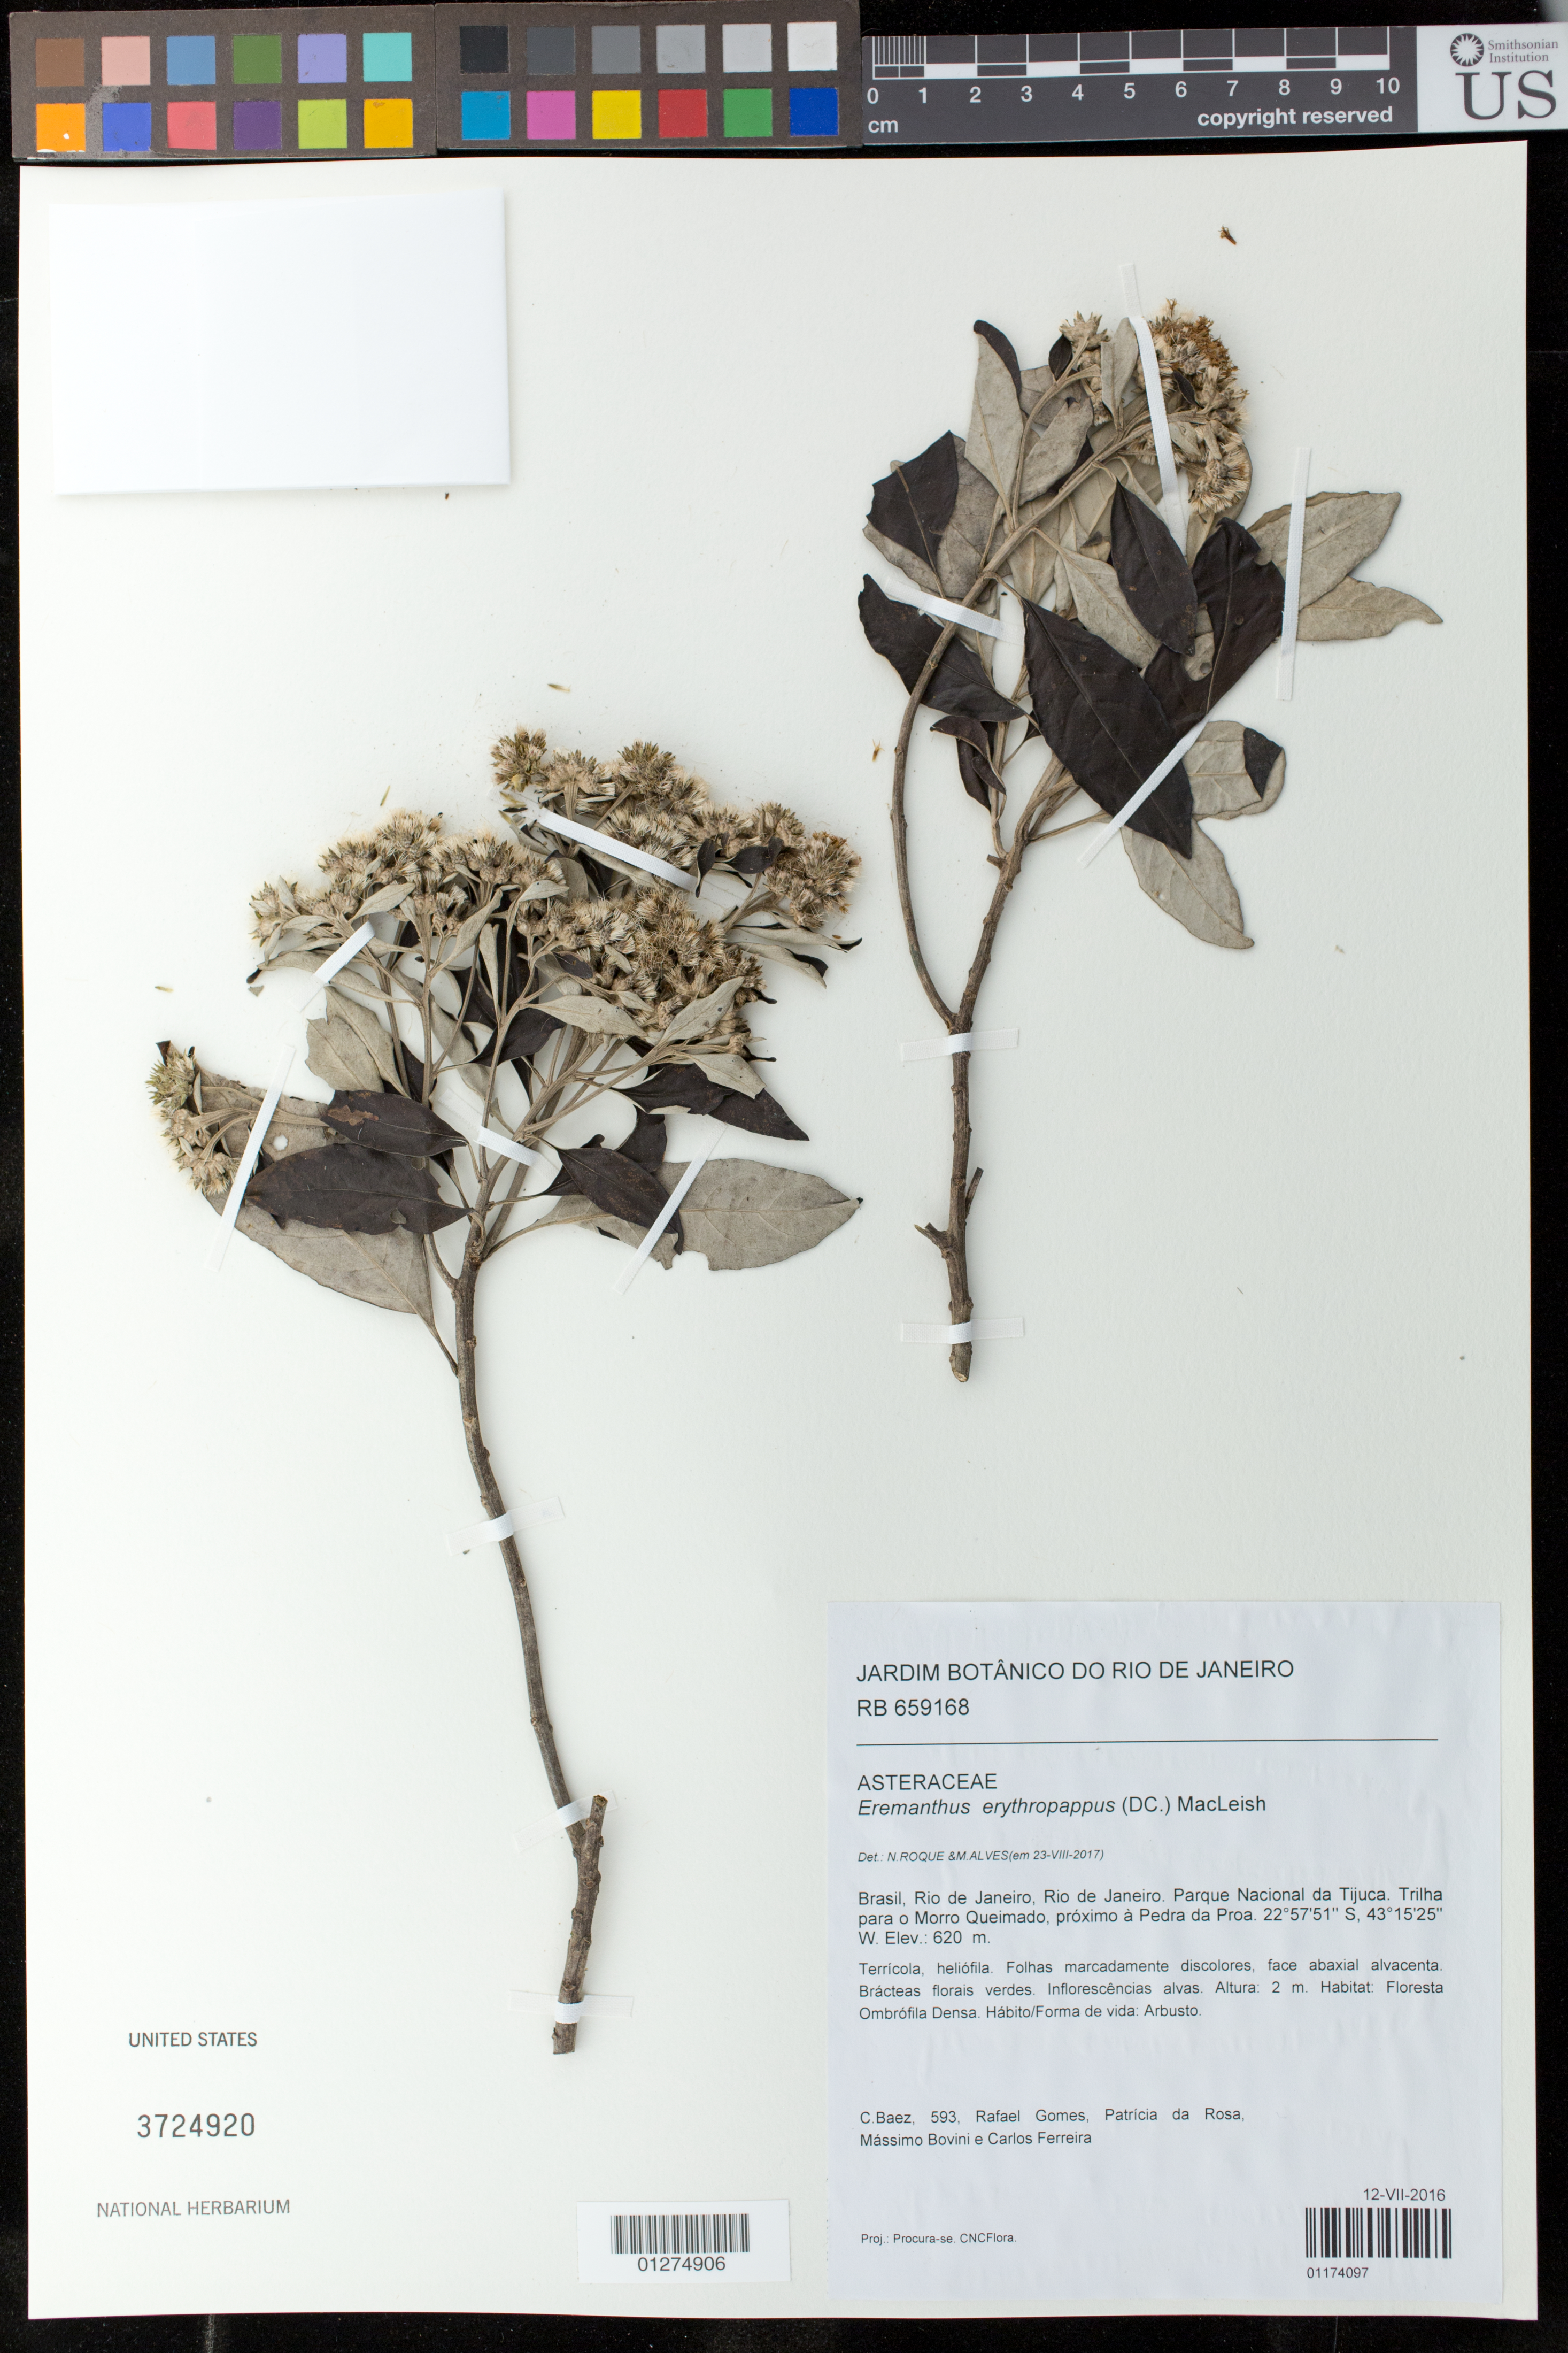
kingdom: Plantae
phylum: Tracheophyta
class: Magnoliopsida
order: Asterales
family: Asteraceae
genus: Eremanthus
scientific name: Eremanthus erythropappus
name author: (DC.) MacLeish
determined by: Roque, N.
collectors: C. Baez, R. Gomes, P. Rosa, M. G. Bovini & C. Ferreira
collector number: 593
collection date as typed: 12 VII 2016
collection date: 2016-07-12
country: Brazil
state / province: Rio de Janeiro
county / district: Rio de Janeiro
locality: Parque Nacional da Tijuca, Trilha para o Morro Queimado, proximo a Pedra da Proa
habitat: Floresta Ombrofila Densa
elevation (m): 620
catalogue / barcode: US 3724920